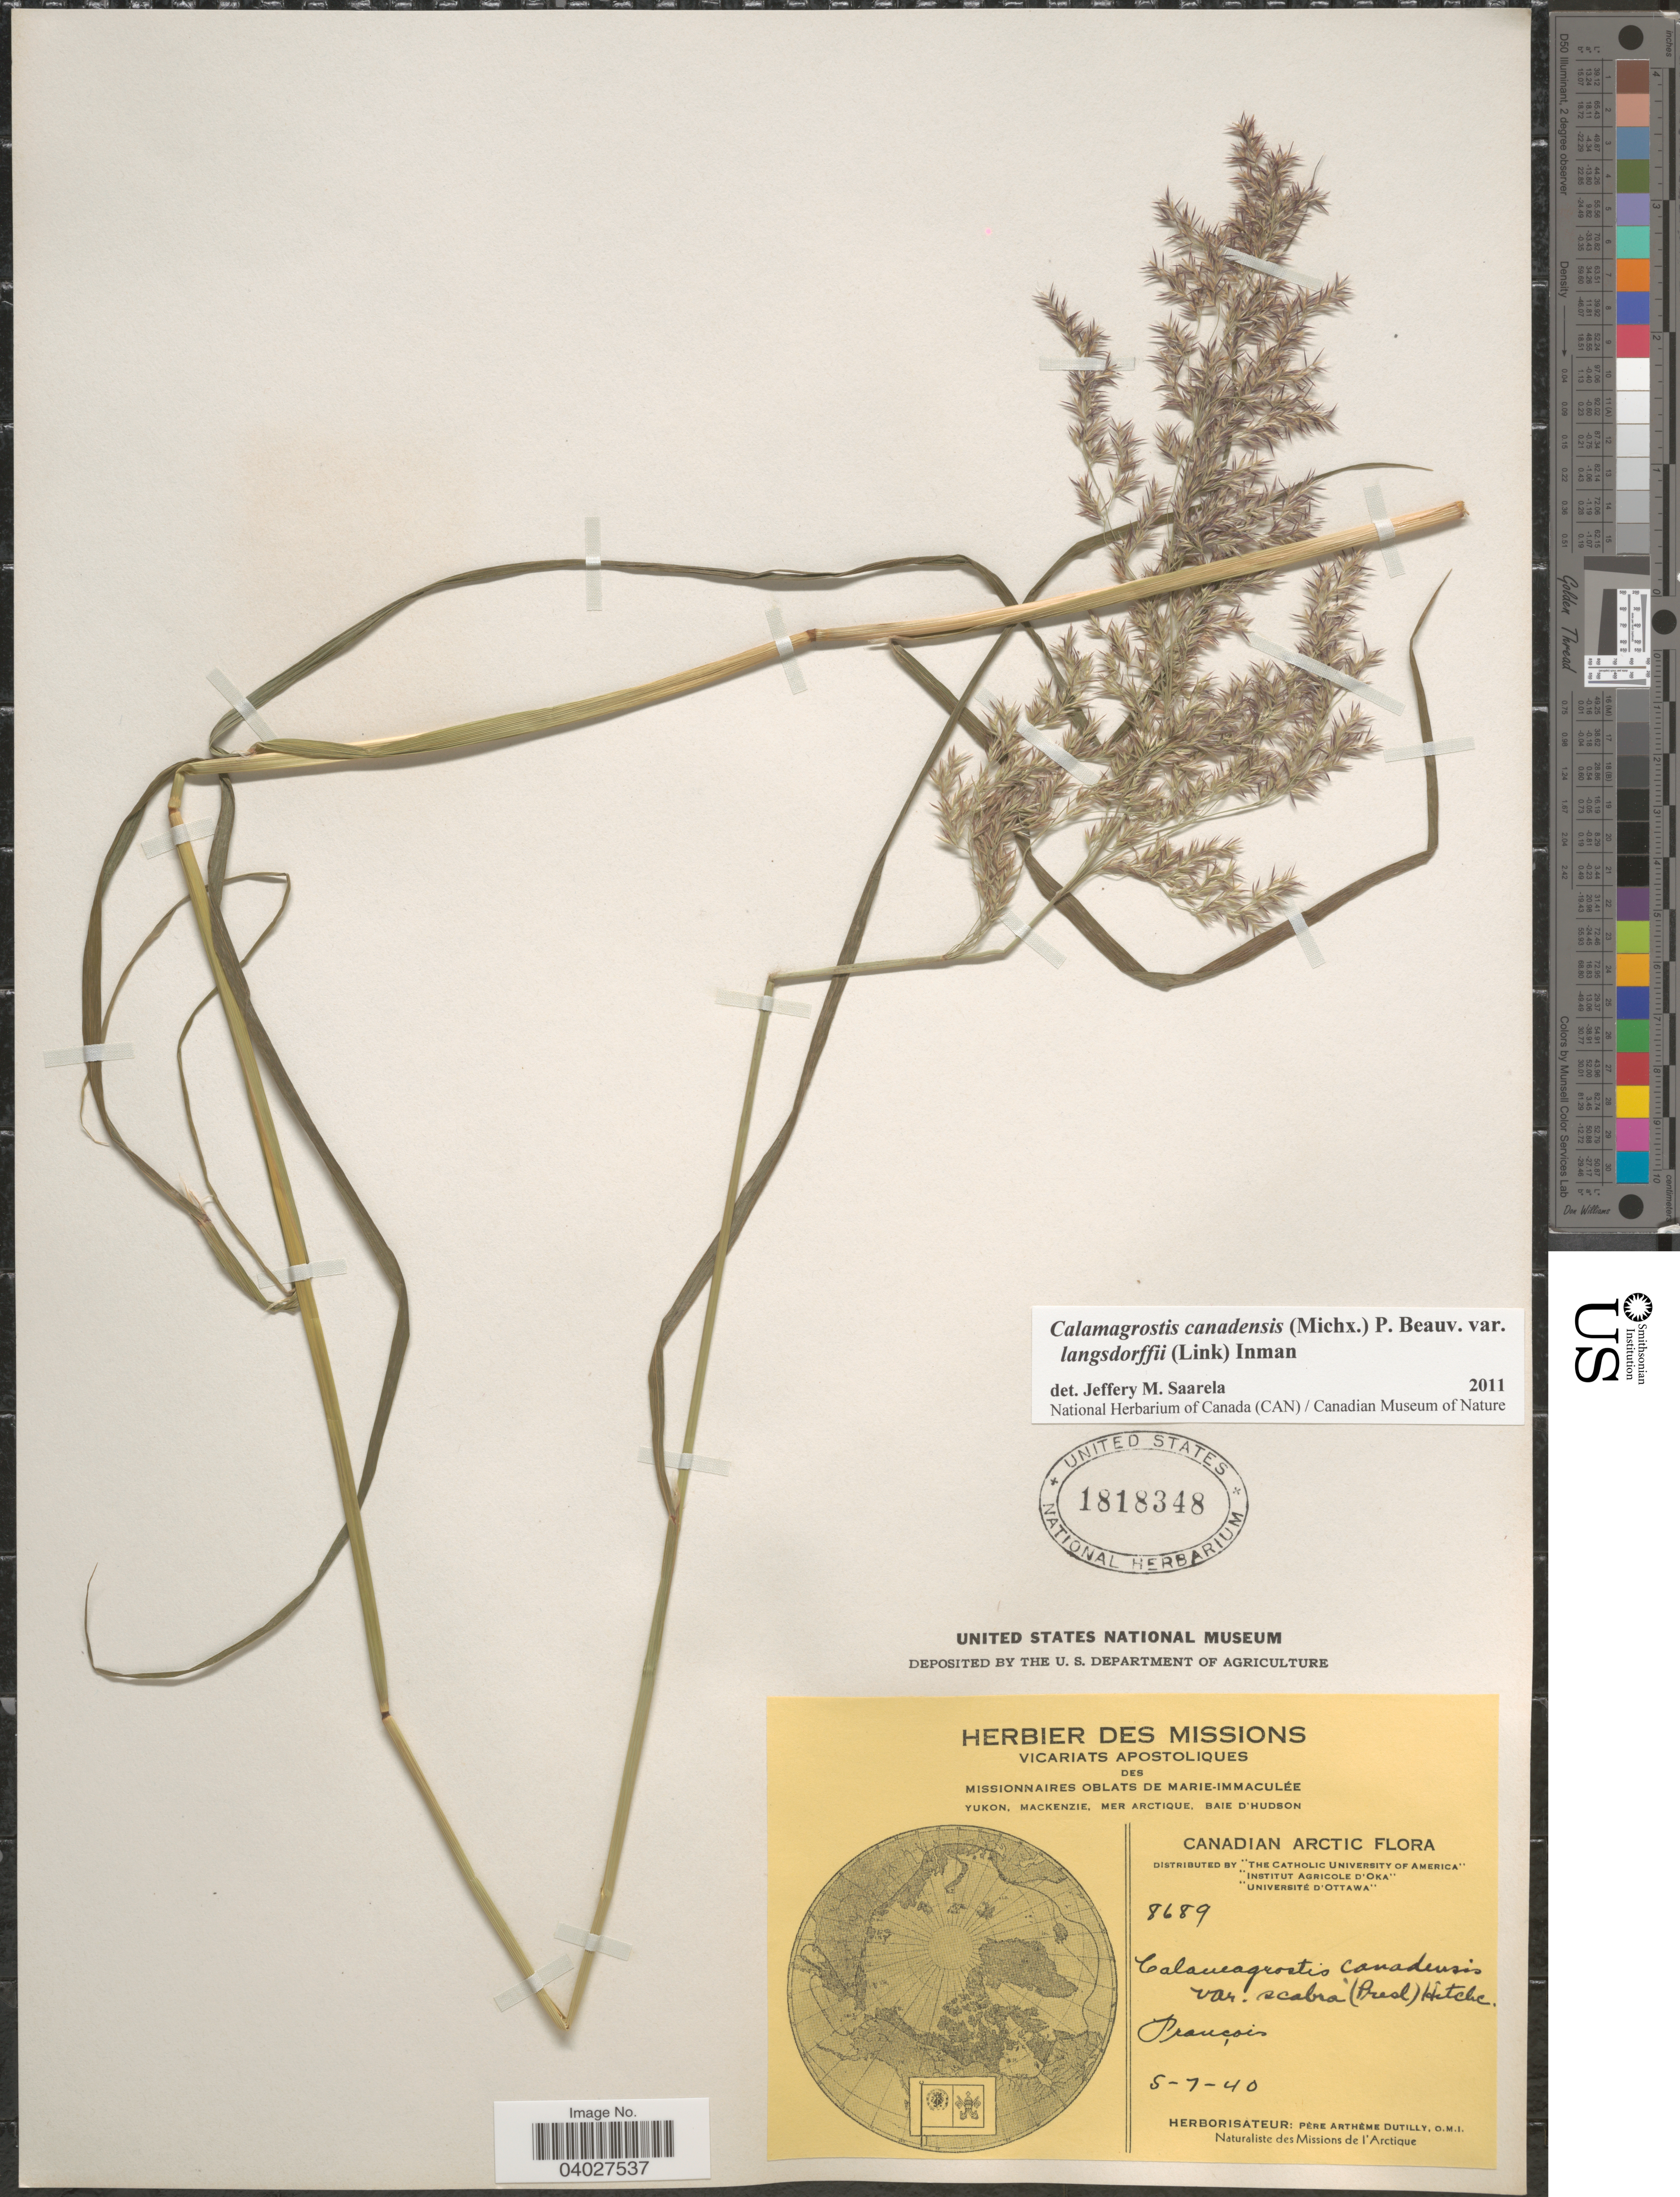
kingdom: Plantae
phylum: Tracheophyta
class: Liliopsida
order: Poales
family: Poaceae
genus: Calamagrostis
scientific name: Calamagrostis canadensis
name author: (Michx.) P. Beauv.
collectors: P. Dutilly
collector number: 8689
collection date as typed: Transcribed d/m/y: 5/7/40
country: Canada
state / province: Newfoundland and Labrador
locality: Canadian Arctic. Francois.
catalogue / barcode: US 1818348